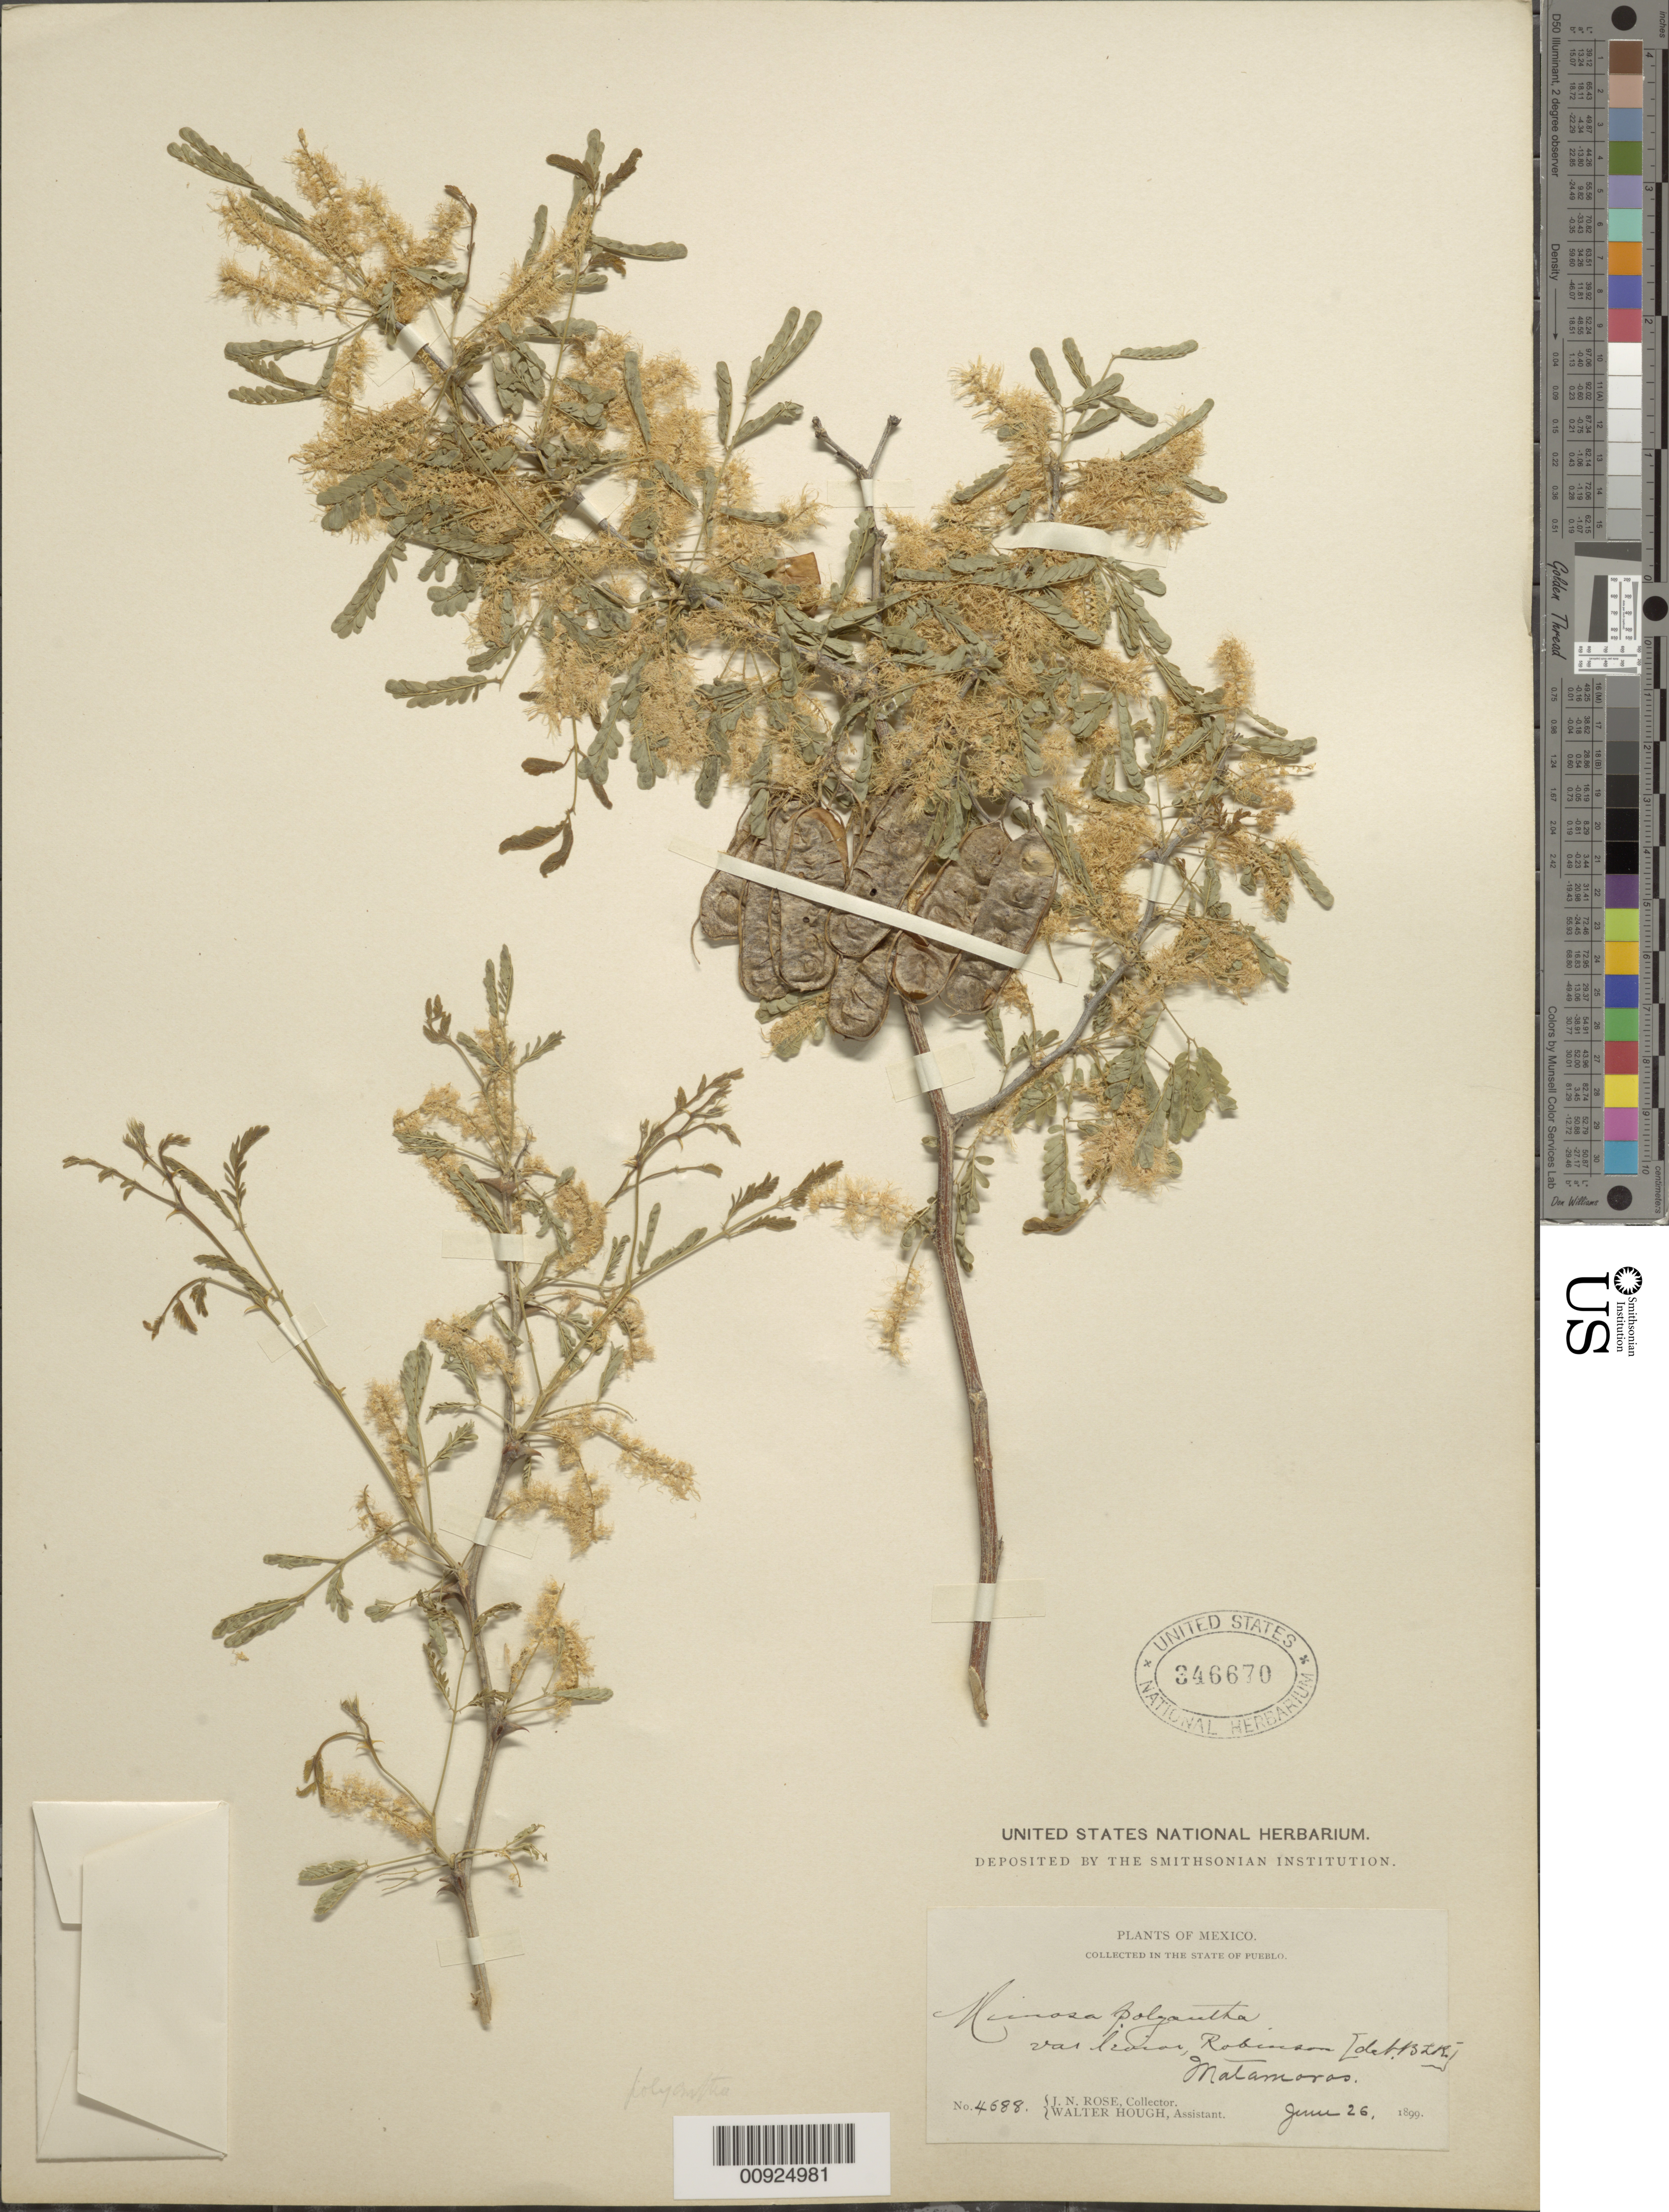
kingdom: Plantae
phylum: Tracheophyta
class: Magnoliopsida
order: Fabales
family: Fabaceae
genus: Mimosa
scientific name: Mimosa polyantha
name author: Benth.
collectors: J. N. Rose & W. Hough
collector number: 4688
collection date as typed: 26 Jun 1899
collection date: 1899-06-26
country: Mexico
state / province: Puebla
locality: Matamoros.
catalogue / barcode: US 346670